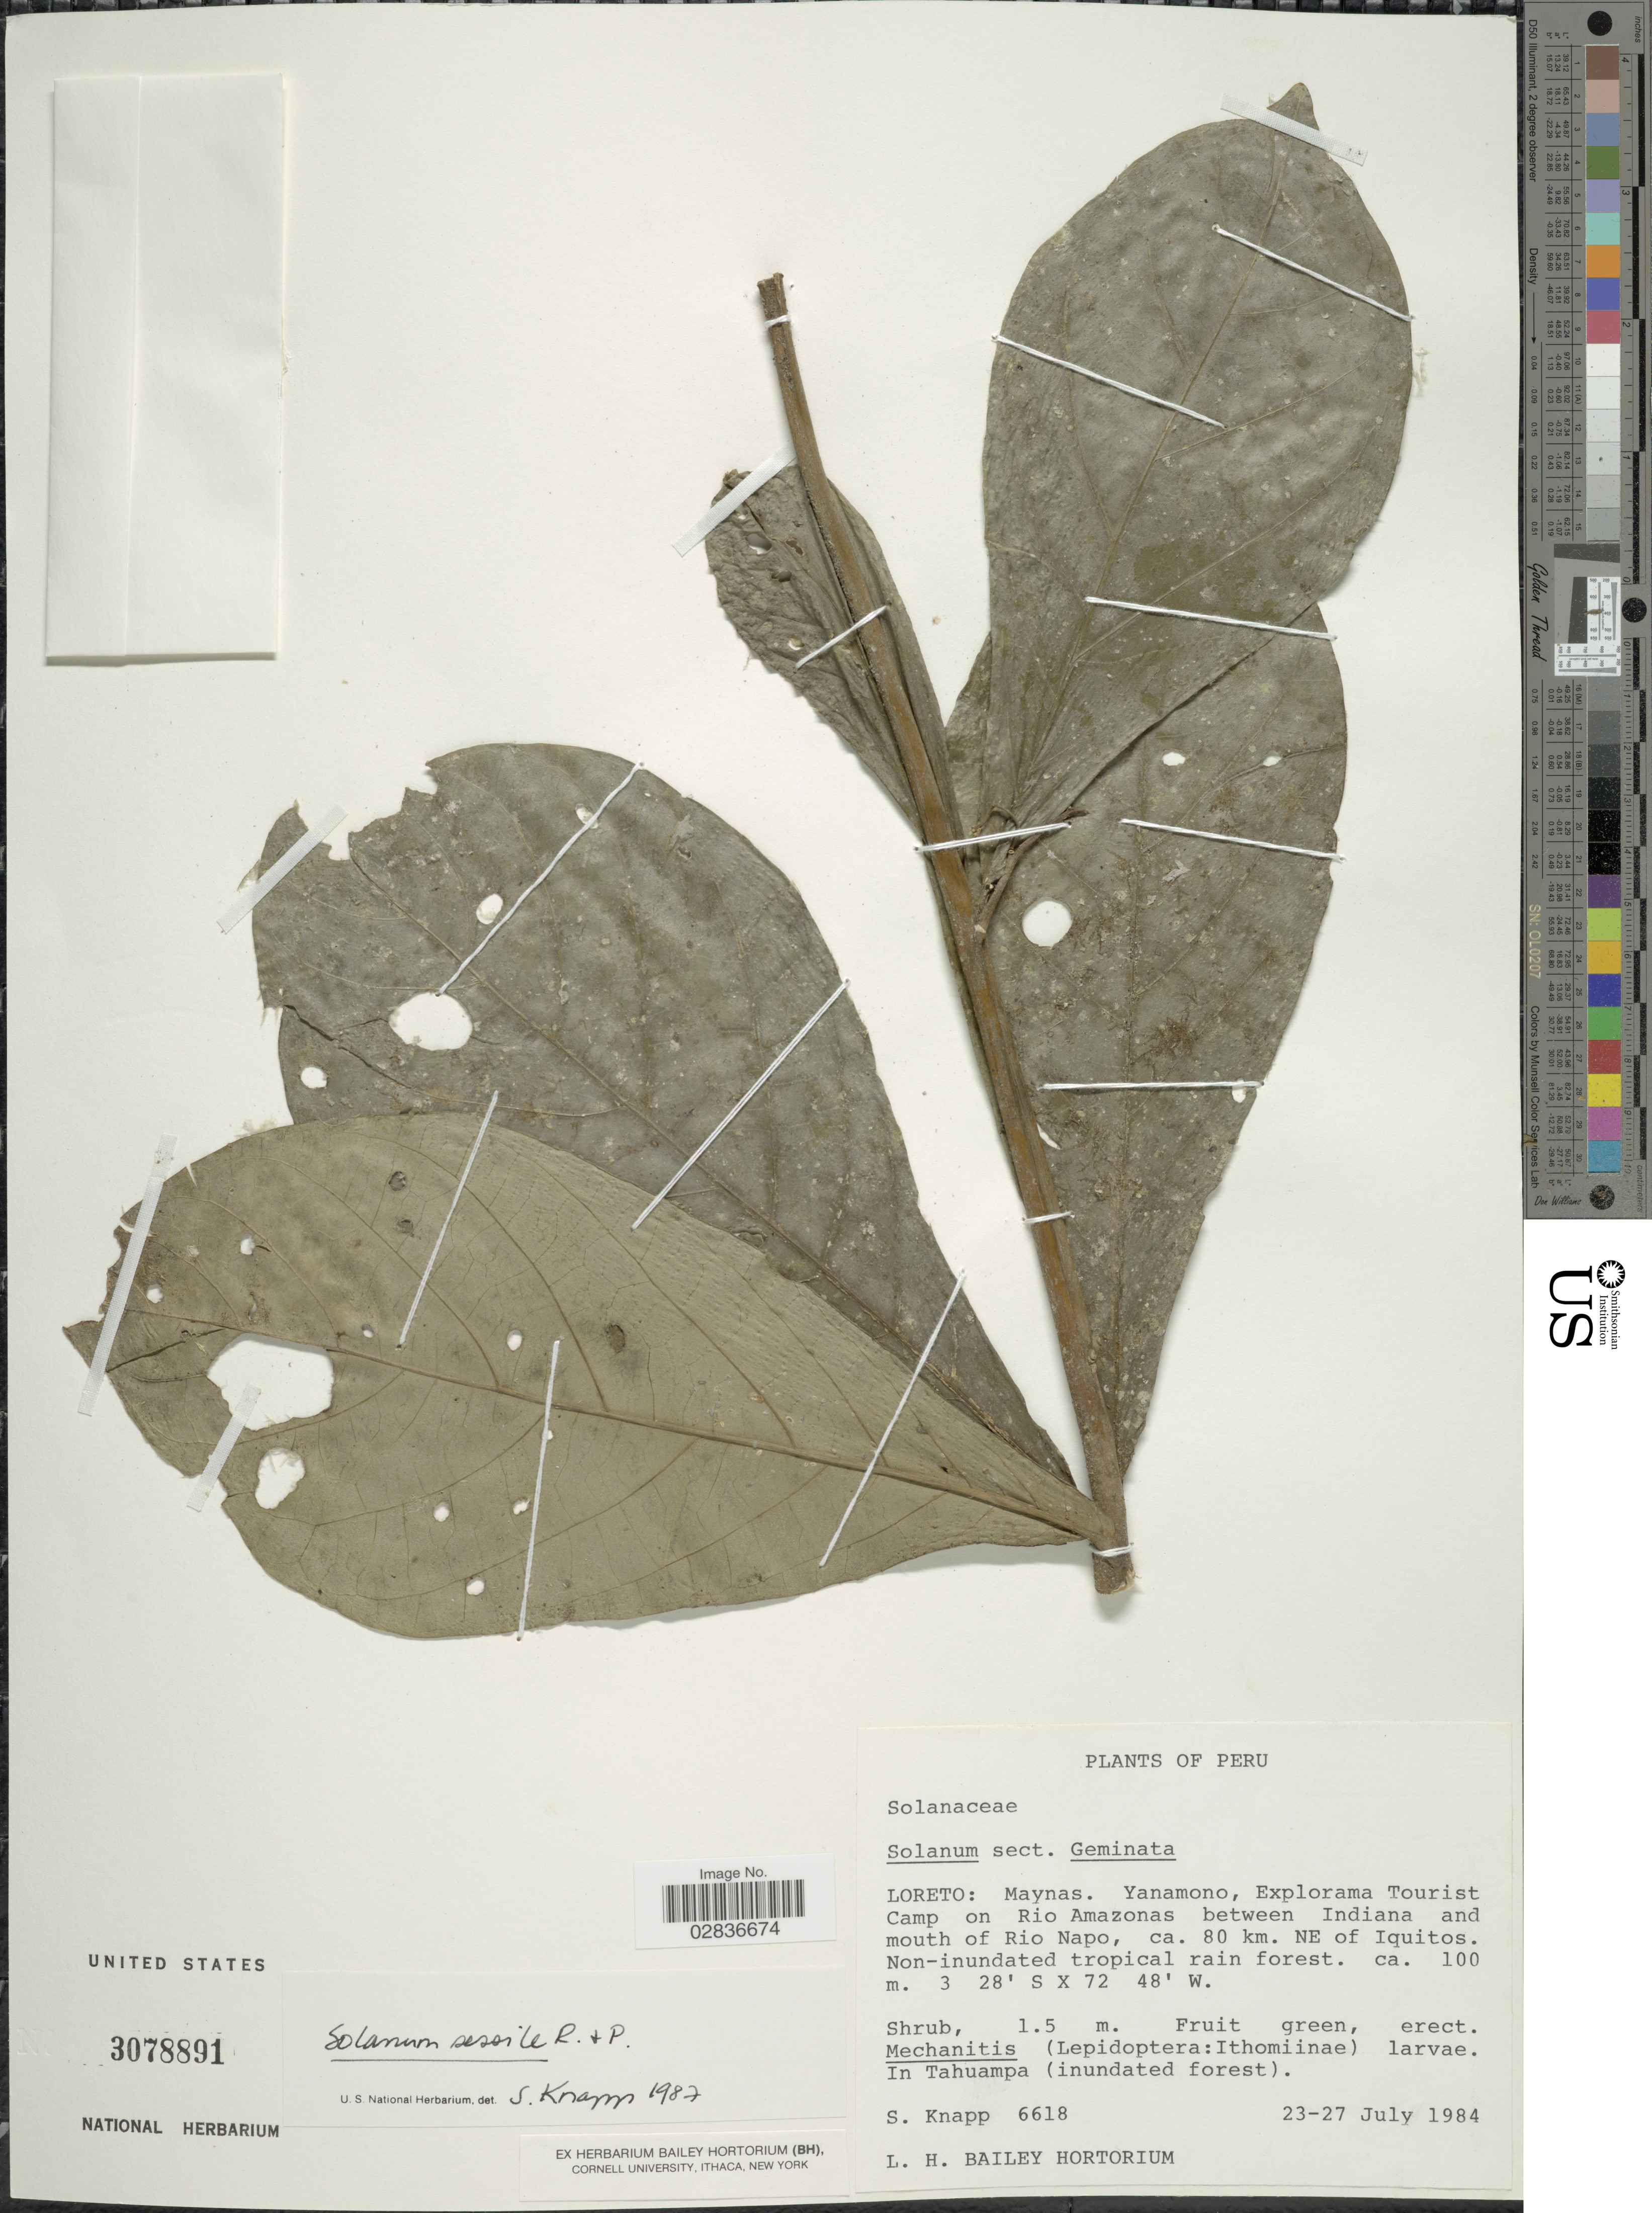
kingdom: Plantae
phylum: Tracheophyta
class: Magnoliopsida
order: Solanales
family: Solanaceae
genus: Solanum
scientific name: Solanum sessile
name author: Ruiz & Pav.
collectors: S. Knapp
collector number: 6618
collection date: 1984-07-23/1984-07-27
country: Peru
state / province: Loreto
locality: Loreto: Maynas. Yanamono, Explorama Tourist Camp on Rio Amazonas between Indiana and mouth of Rio Napo, ca. 80 km. NE of Iquitos.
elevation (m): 100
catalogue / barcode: US 3078891